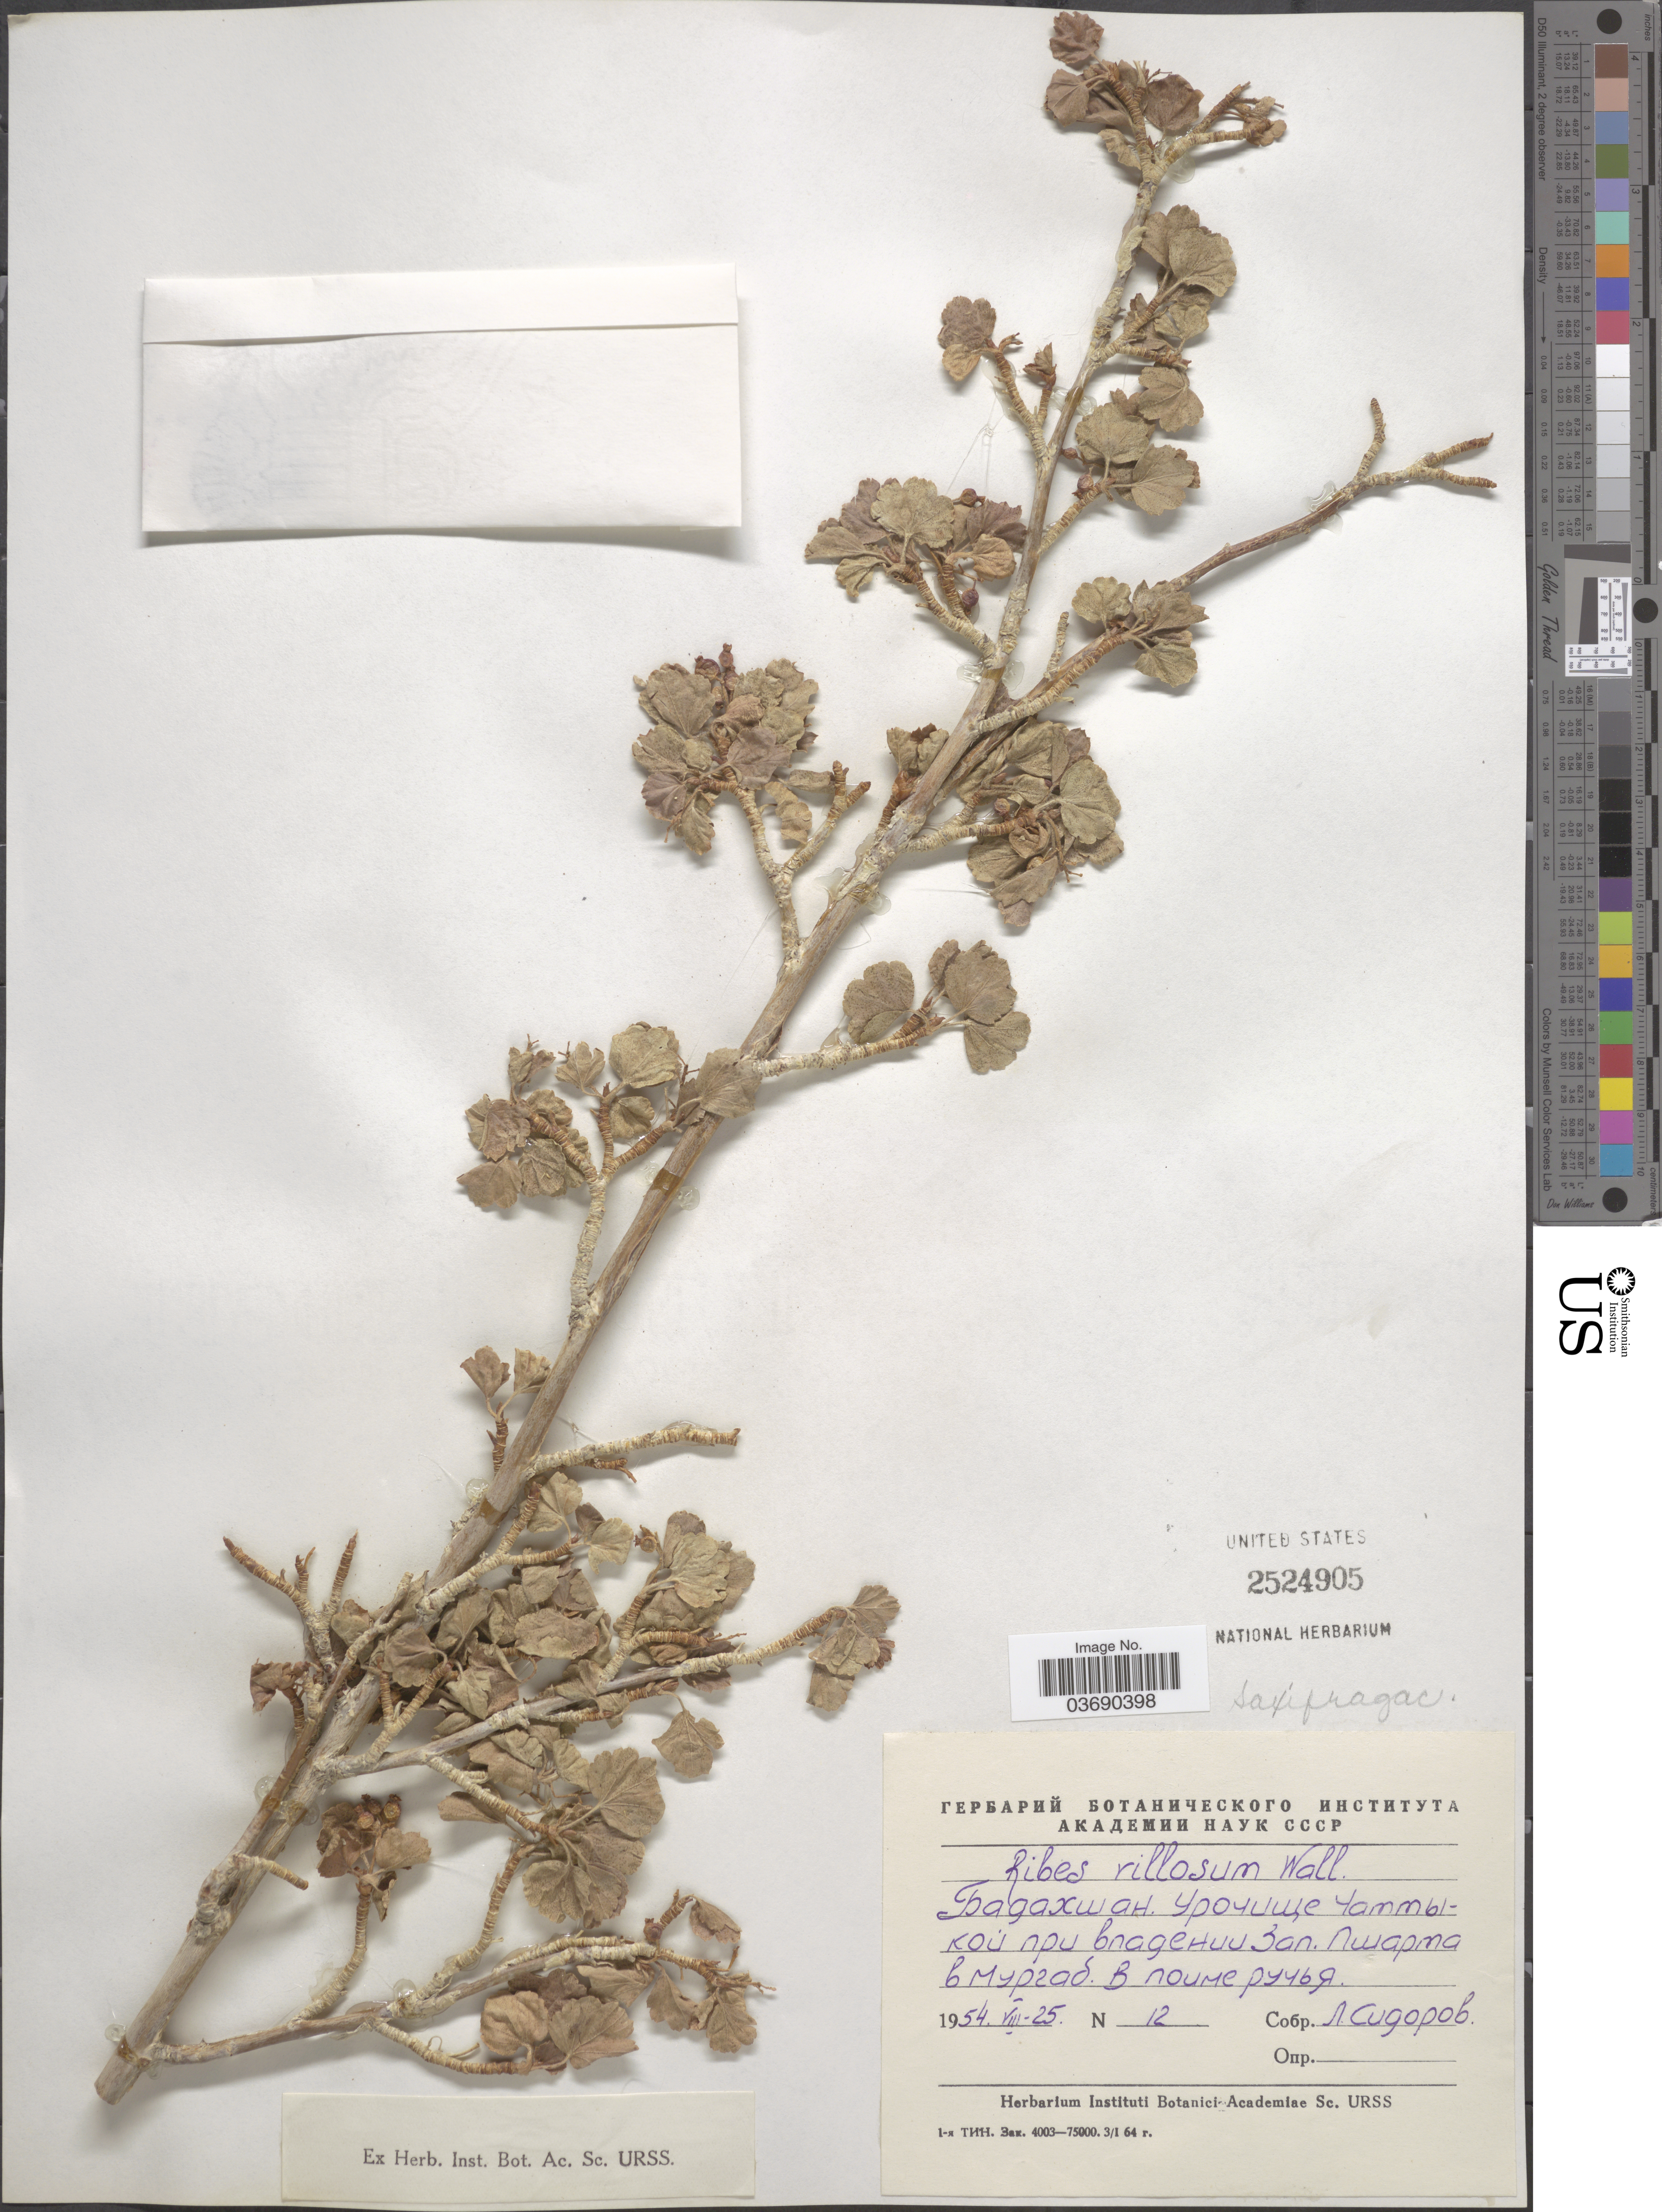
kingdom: Plantae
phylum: Tracheophyta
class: Magnoliopsida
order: Saxifragales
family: Grossulariaceae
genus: Ribes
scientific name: Ribes villosum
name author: Wall.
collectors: L. Sidorov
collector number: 12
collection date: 1954-08-25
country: Tajikistan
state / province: Gorno-Badakhstan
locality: confluence of rivers West Pshart and Murgab.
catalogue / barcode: US 2524905